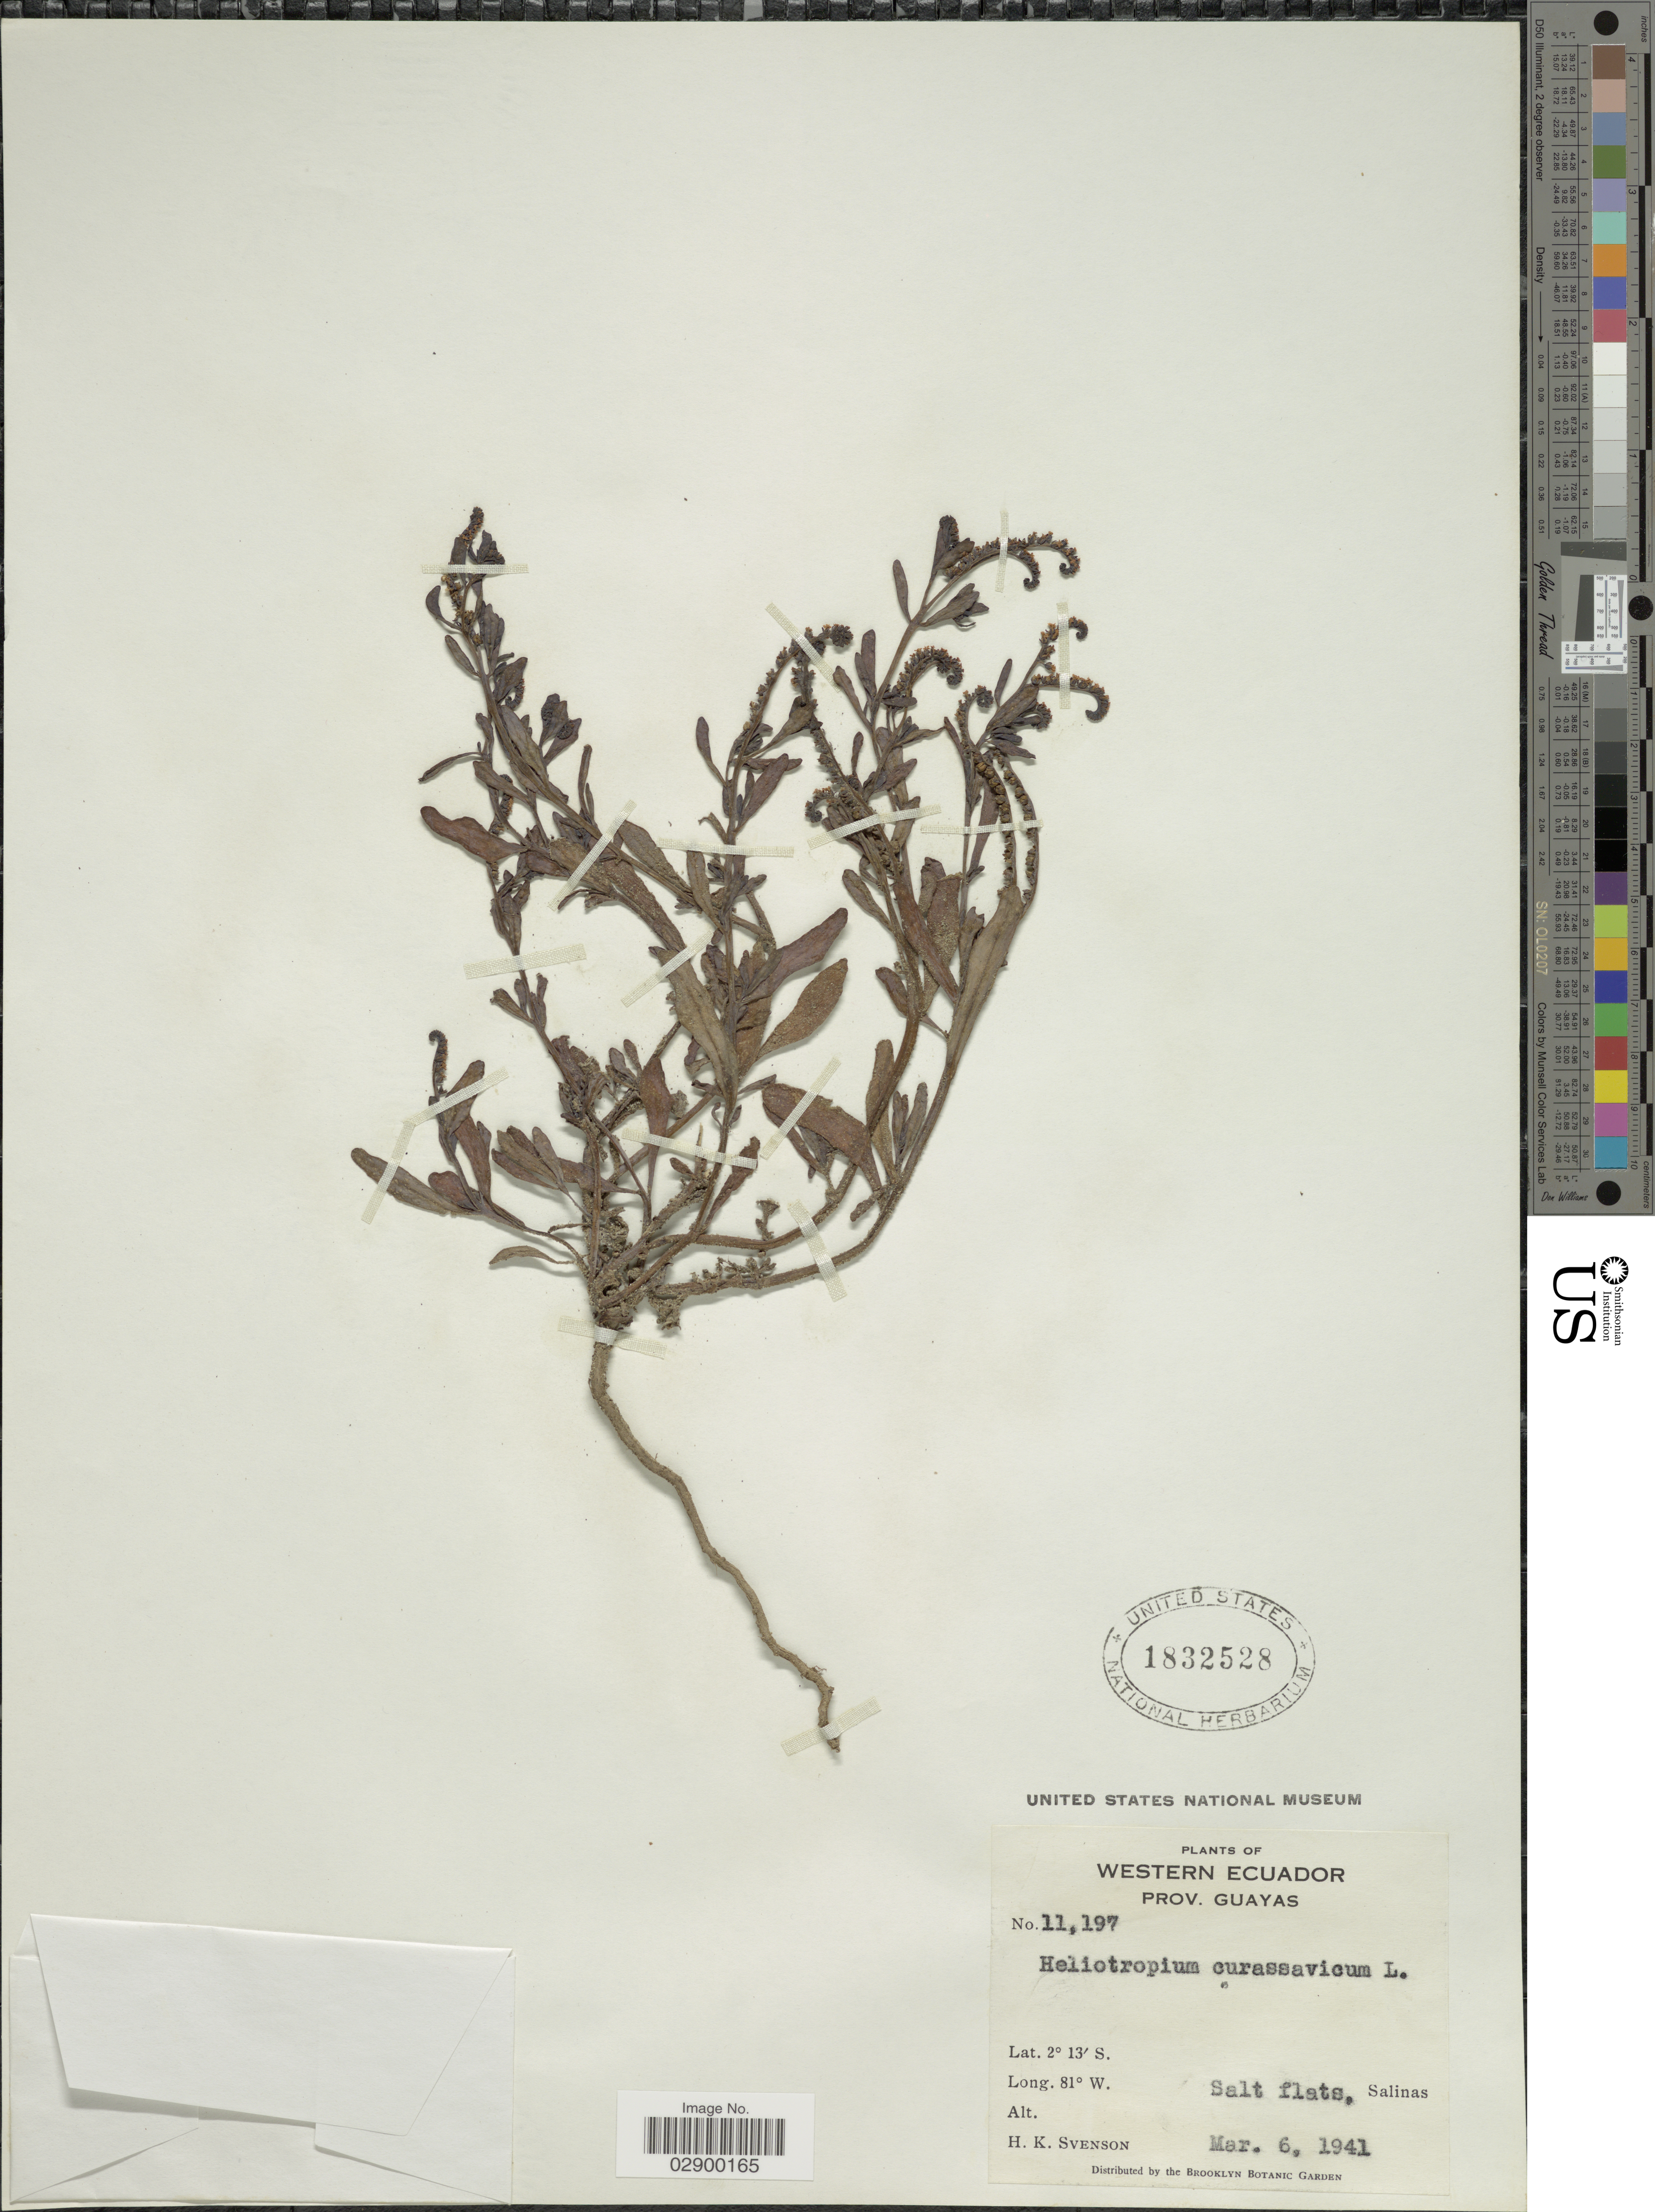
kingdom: Plantae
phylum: Tracheophyta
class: Magnoliopsida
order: Boraginales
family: Heliotropiaceae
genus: Heliotropium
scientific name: Heliotropium curassavicum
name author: L.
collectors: H. K. Svenson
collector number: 11197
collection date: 1941-03-06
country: Ecuador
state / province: Guayas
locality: Prov. Guayas, Salinas.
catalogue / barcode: US 1832528